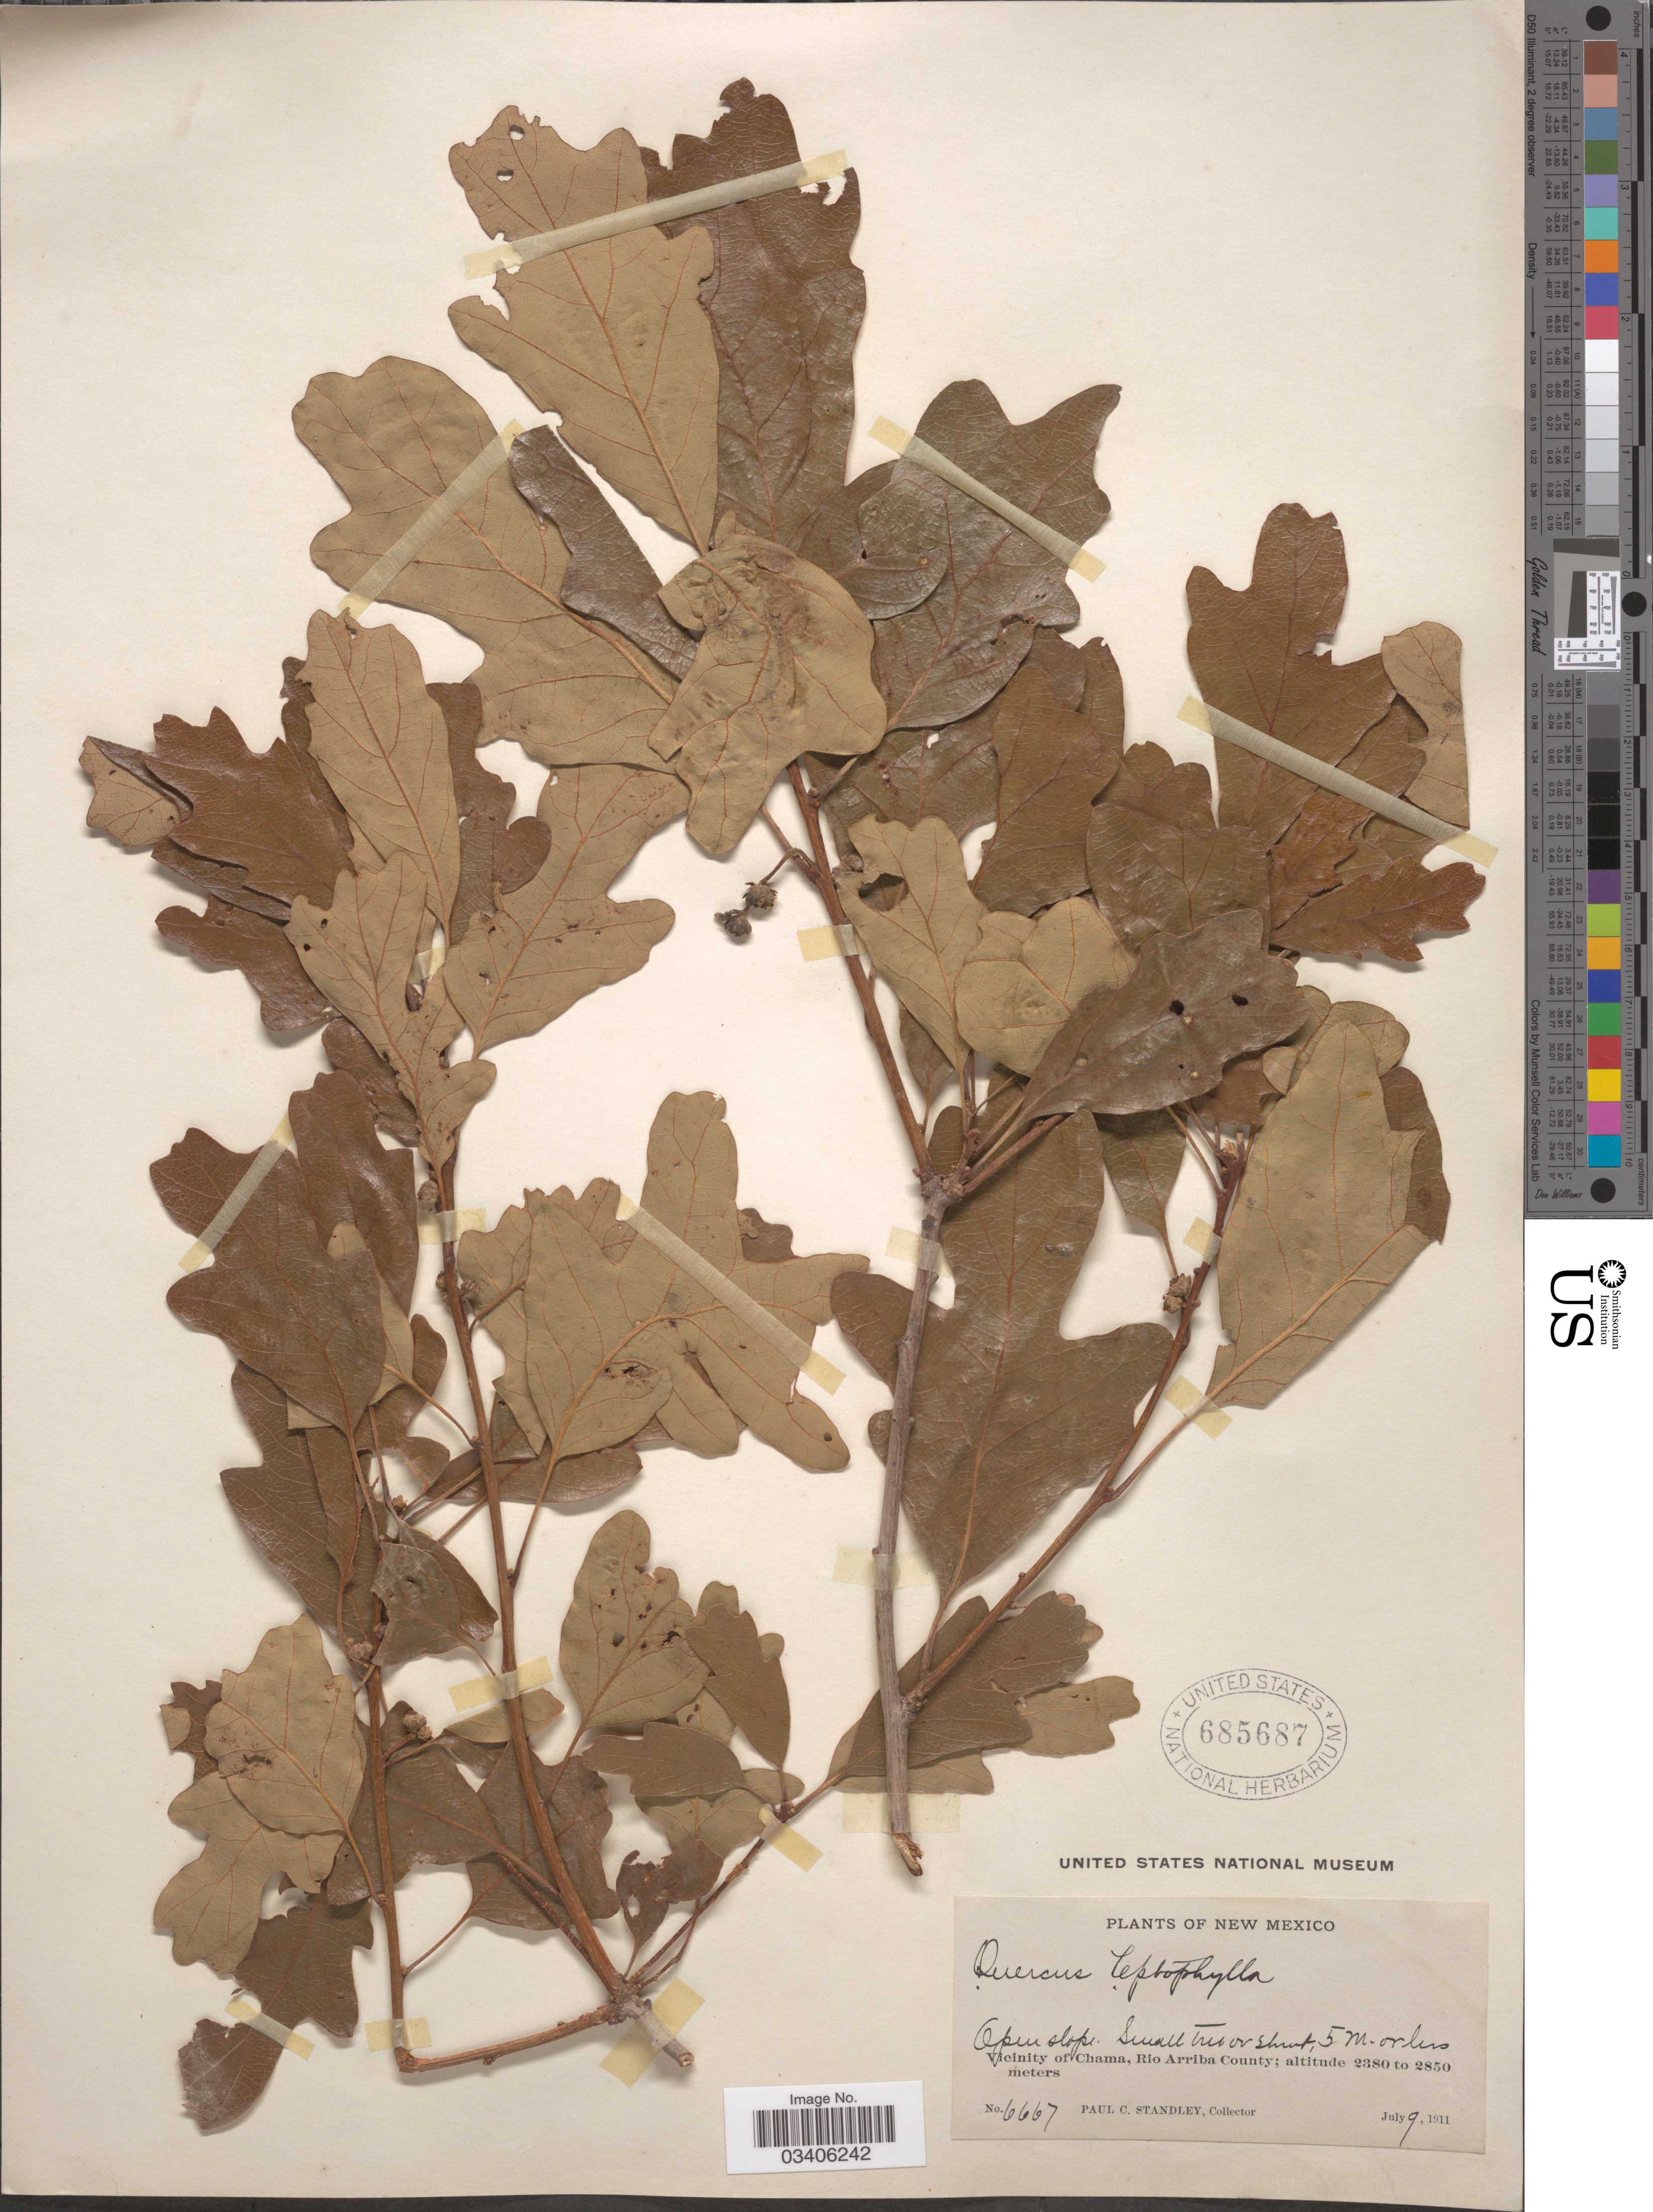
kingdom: Plantae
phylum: Tracheophyta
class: Magnoliopsida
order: Fagales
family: Fagaceae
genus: Quercus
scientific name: Quercus leptophylla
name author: Rydb.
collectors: P. C. Standley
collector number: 6667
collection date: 1911-07-09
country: United States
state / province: New Mexico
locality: Open slope. Vicinity of Chama, Rio Arriba County.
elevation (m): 2380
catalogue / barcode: US 685687